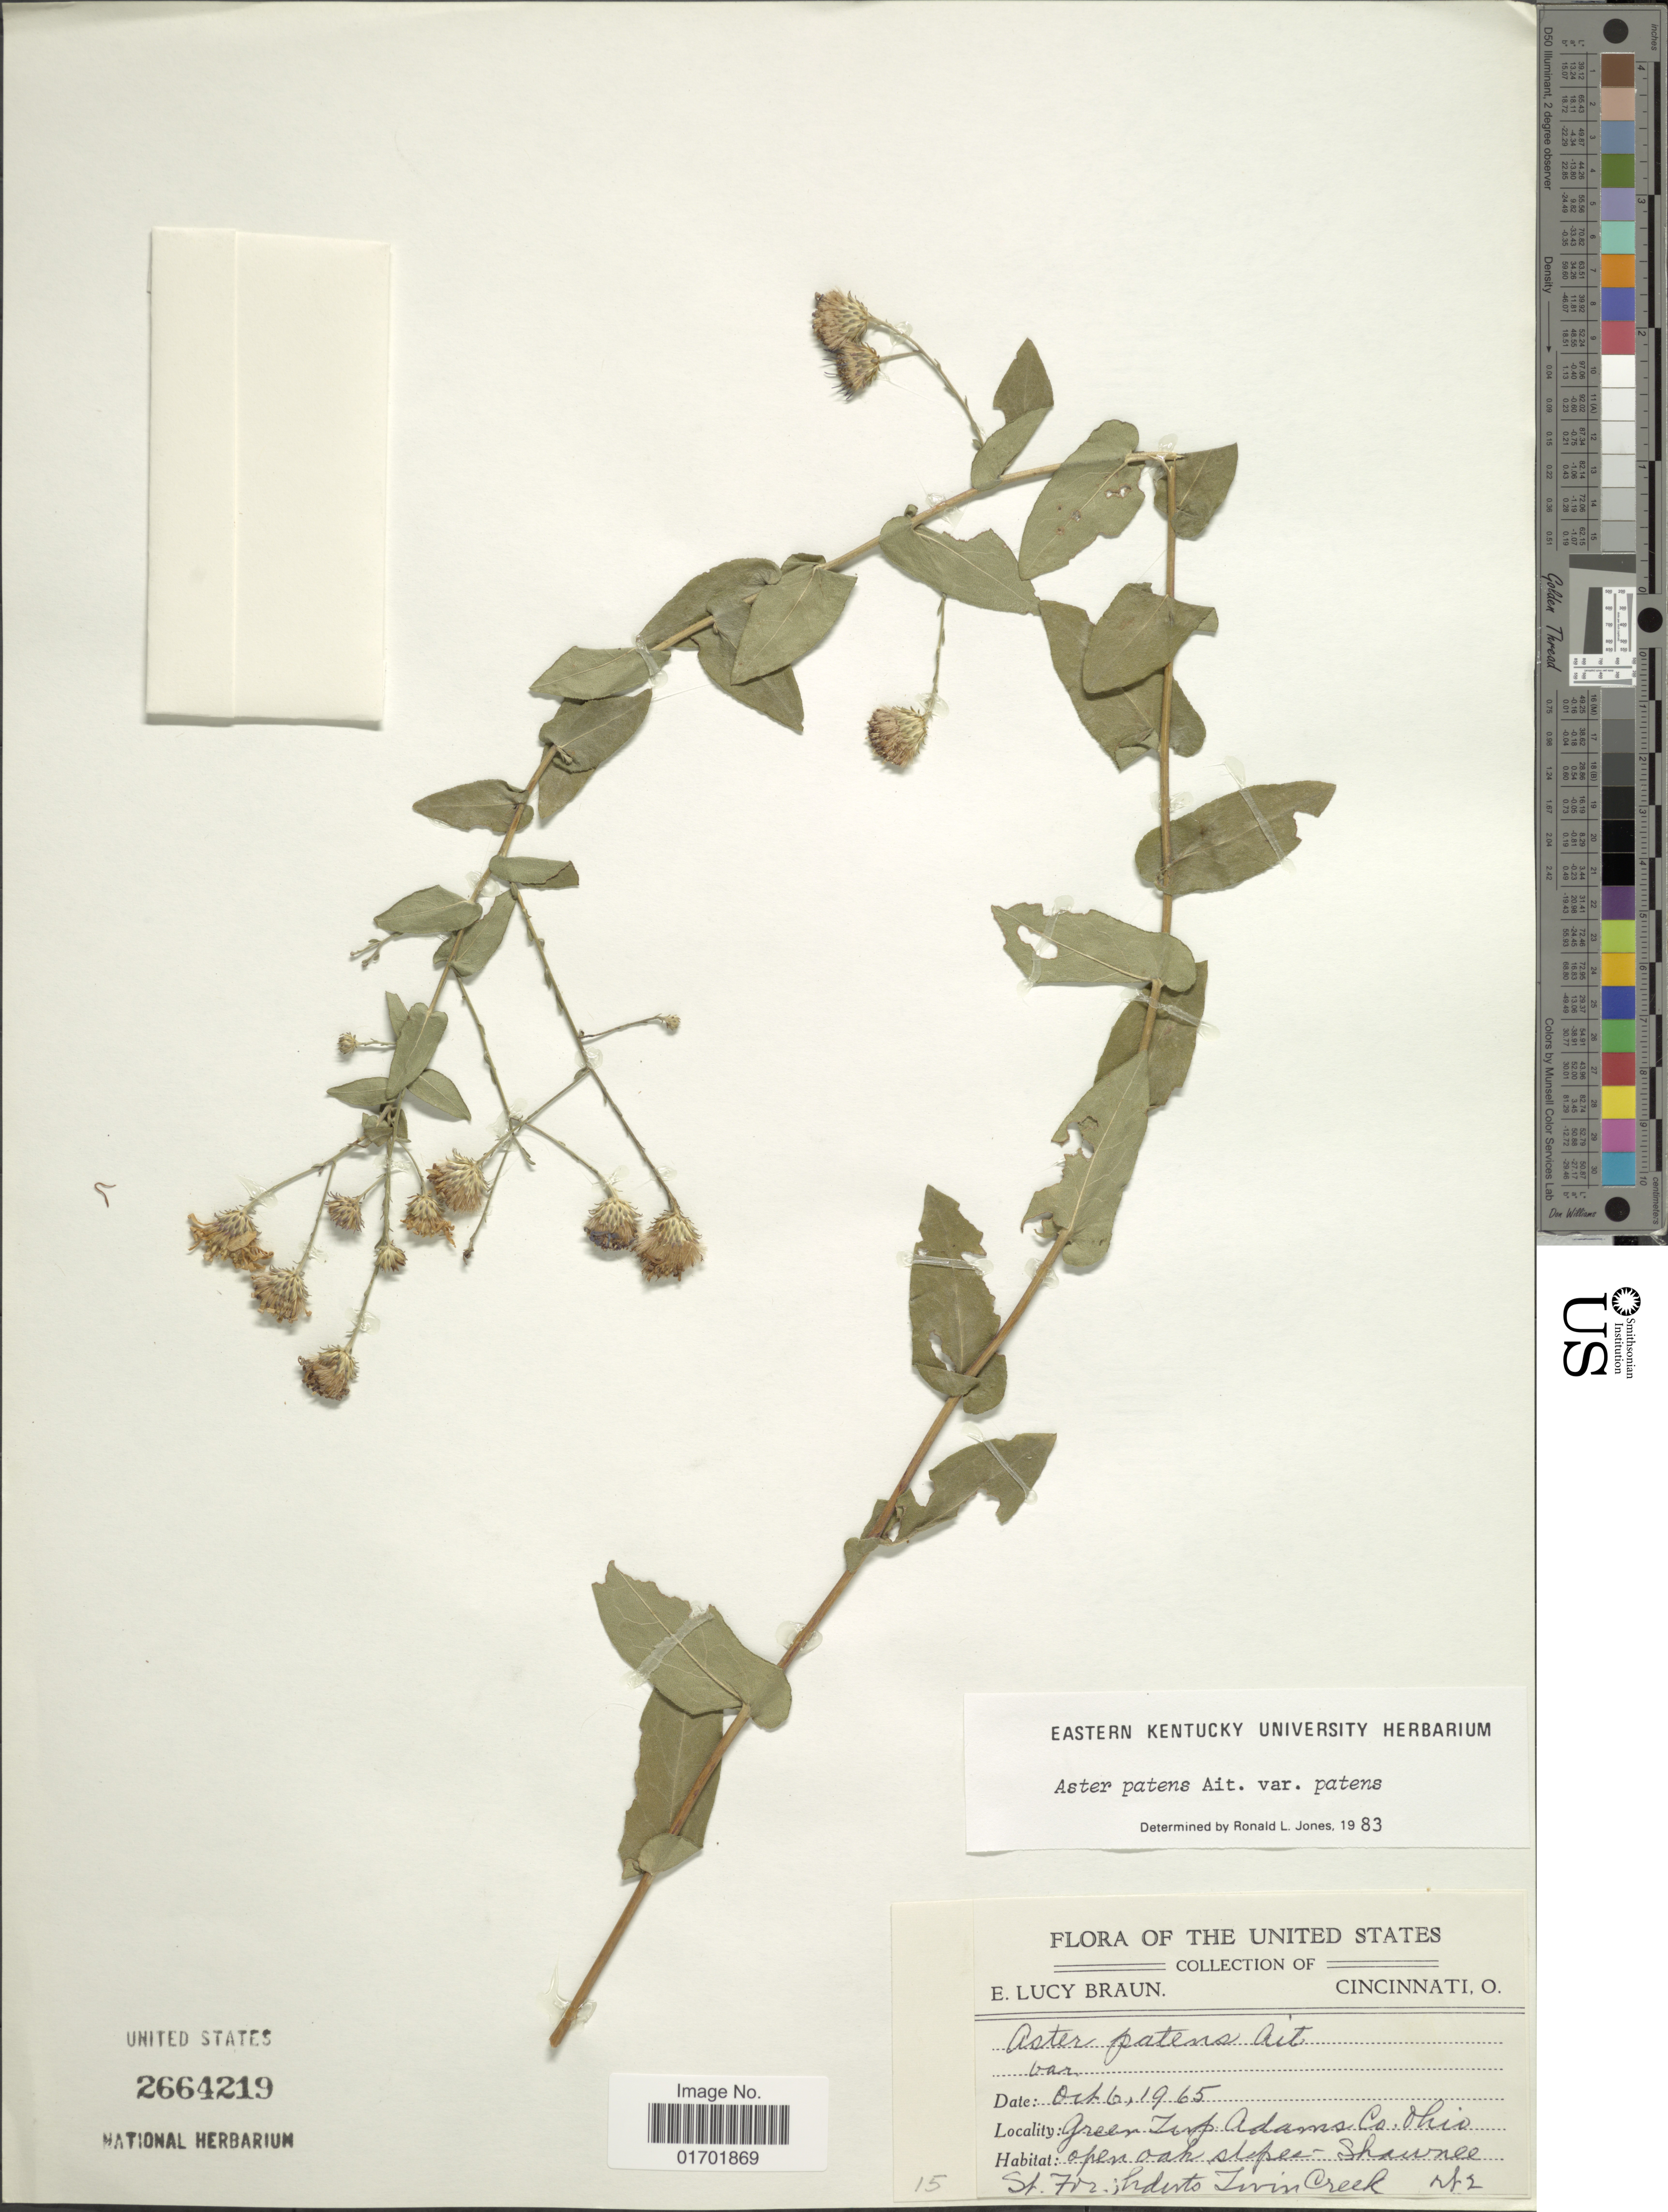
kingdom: Plantae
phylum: Tracheophyta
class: Magnoliopsida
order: Asterales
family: Asteraceae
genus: Symphyotrichum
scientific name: Symphyotrichum patens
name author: (Aiton) G.L. Nesom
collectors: E. L. Braun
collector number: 15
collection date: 1965-10-06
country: United States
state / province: Ohio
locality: The United States, Green Twp, Adams Co.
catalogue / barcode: US 2664219